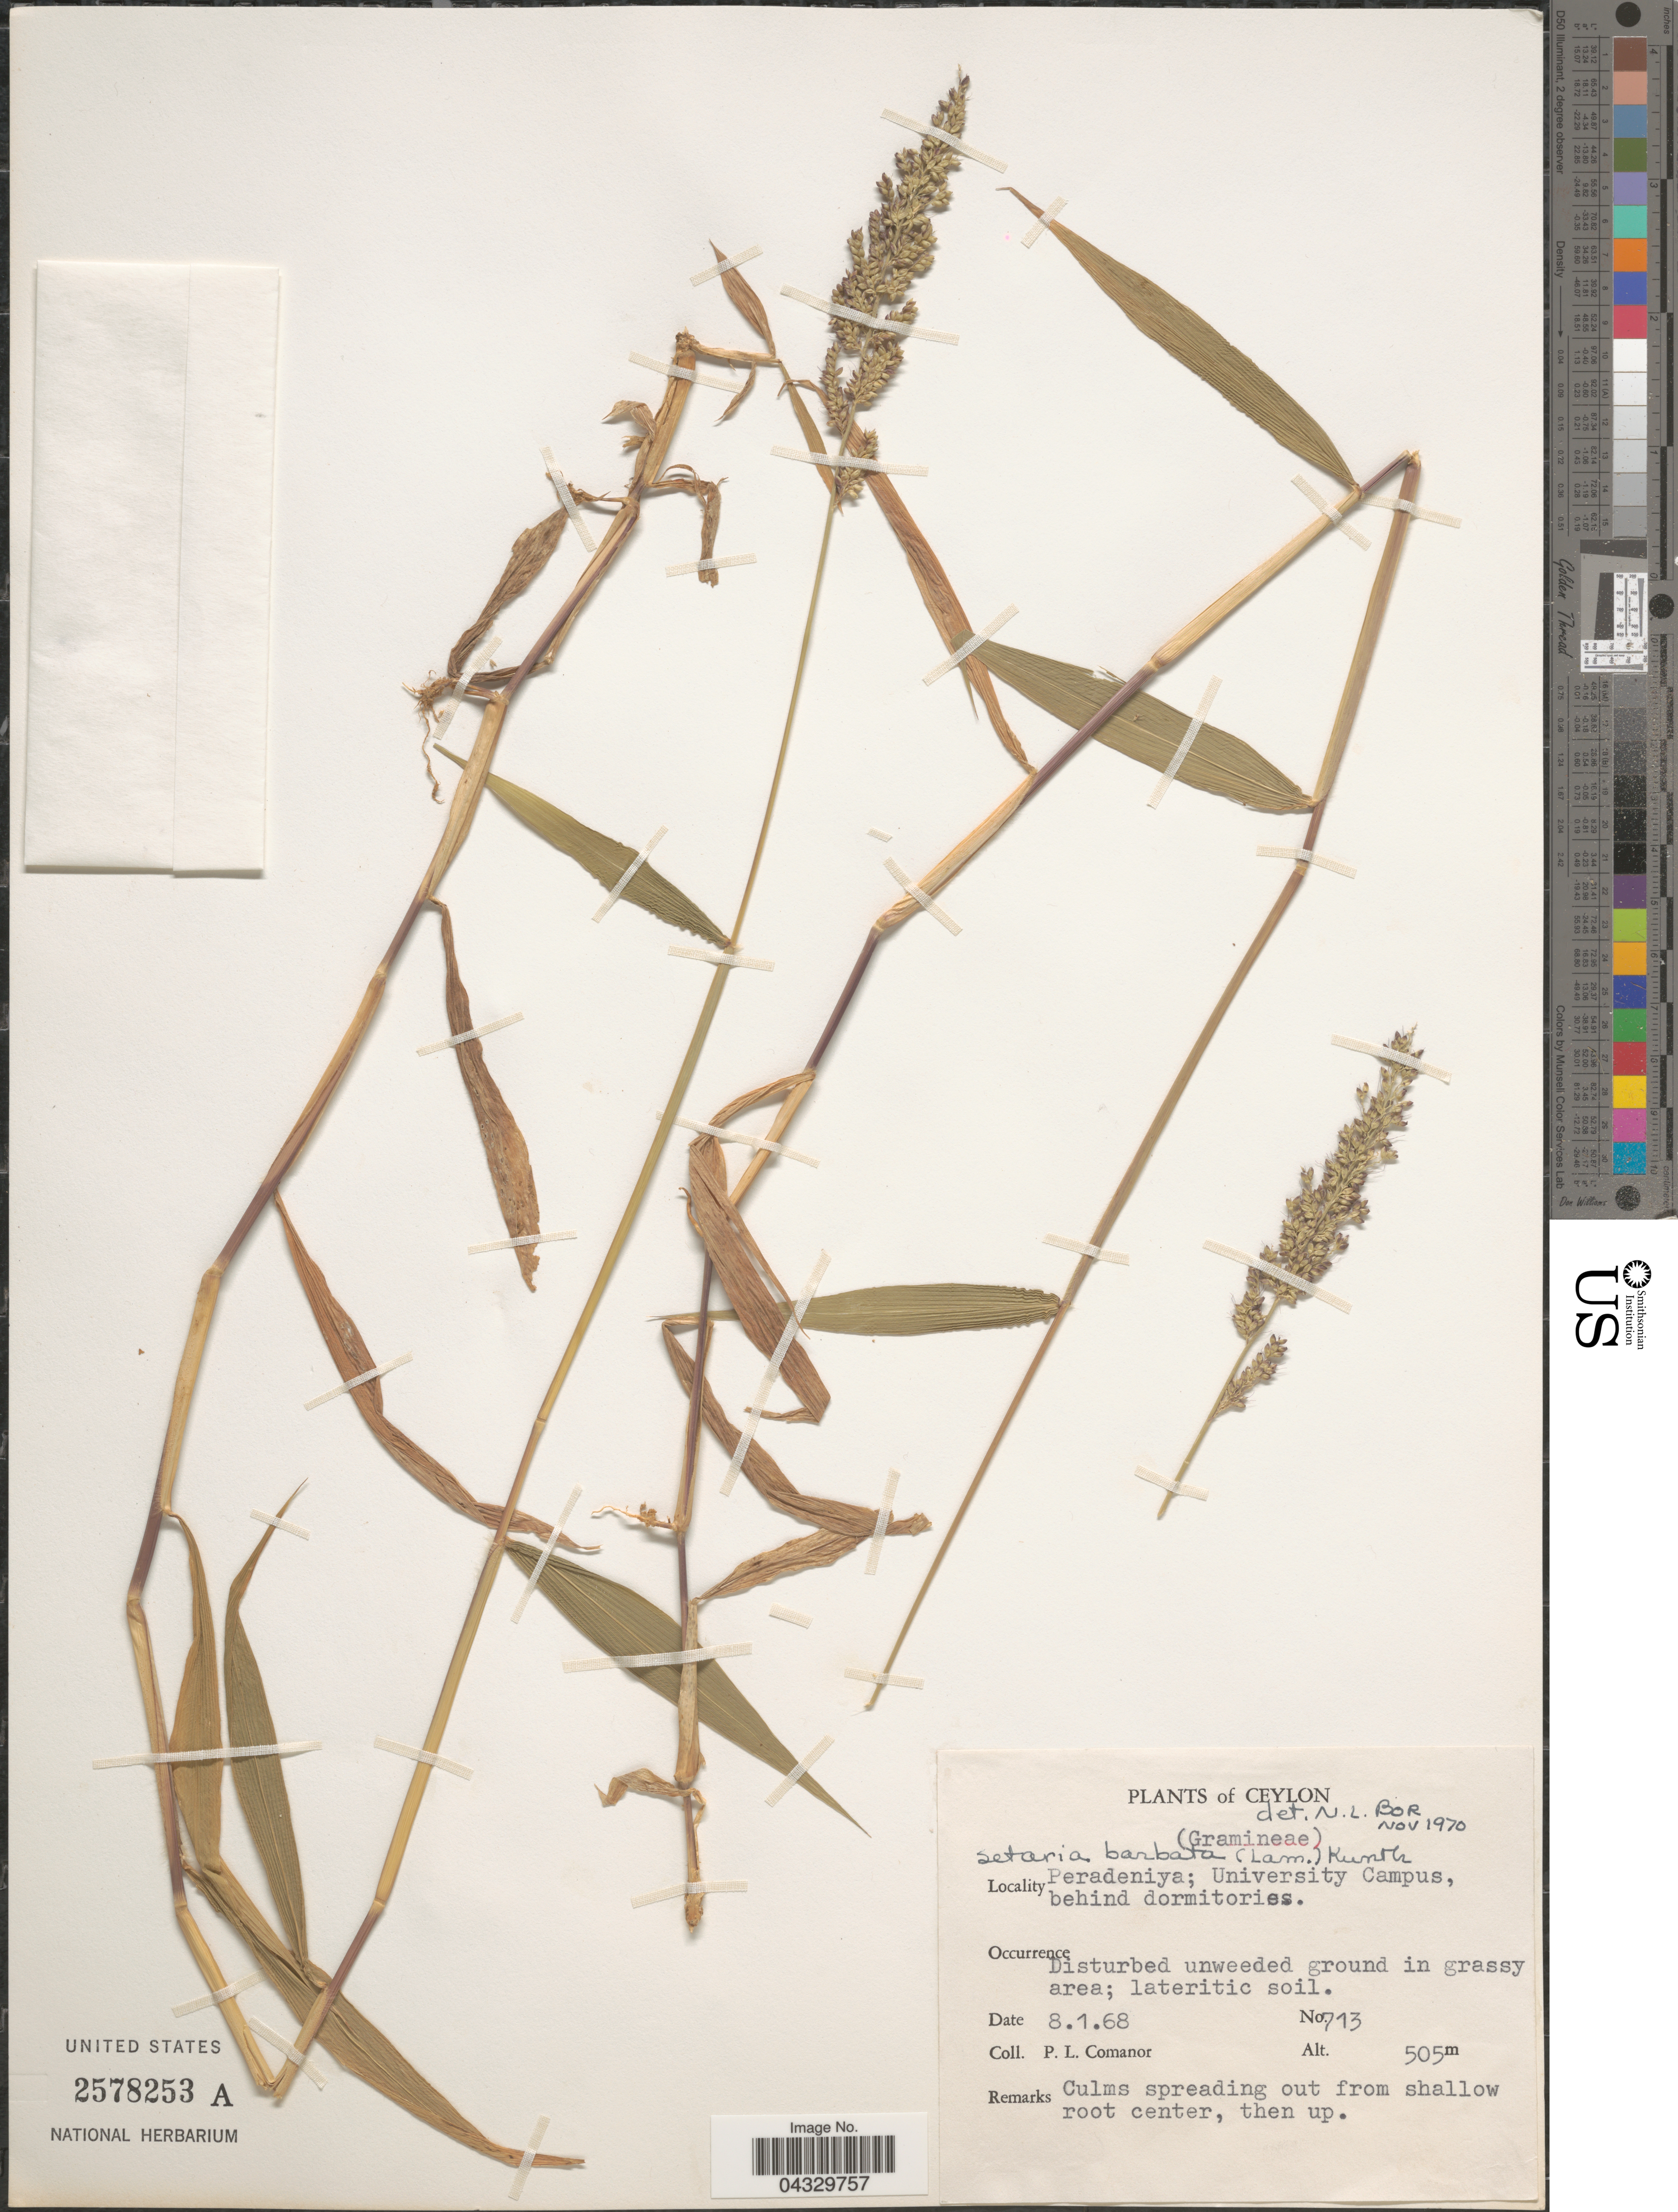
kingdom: Plantae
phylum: Tracheophyta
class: Liliopsida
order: Poales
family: Poaceae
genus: Setaria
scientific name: Setaria barbata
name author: (Lam.) Kunth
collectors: P. Comanor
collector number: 713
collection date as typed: Transcribed d/m/y: 8/1/68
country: Sri Lanka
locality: Ceylon. Peradeniya; University Campus, behind dormitories.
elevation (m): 505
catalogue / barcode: US 2578253A